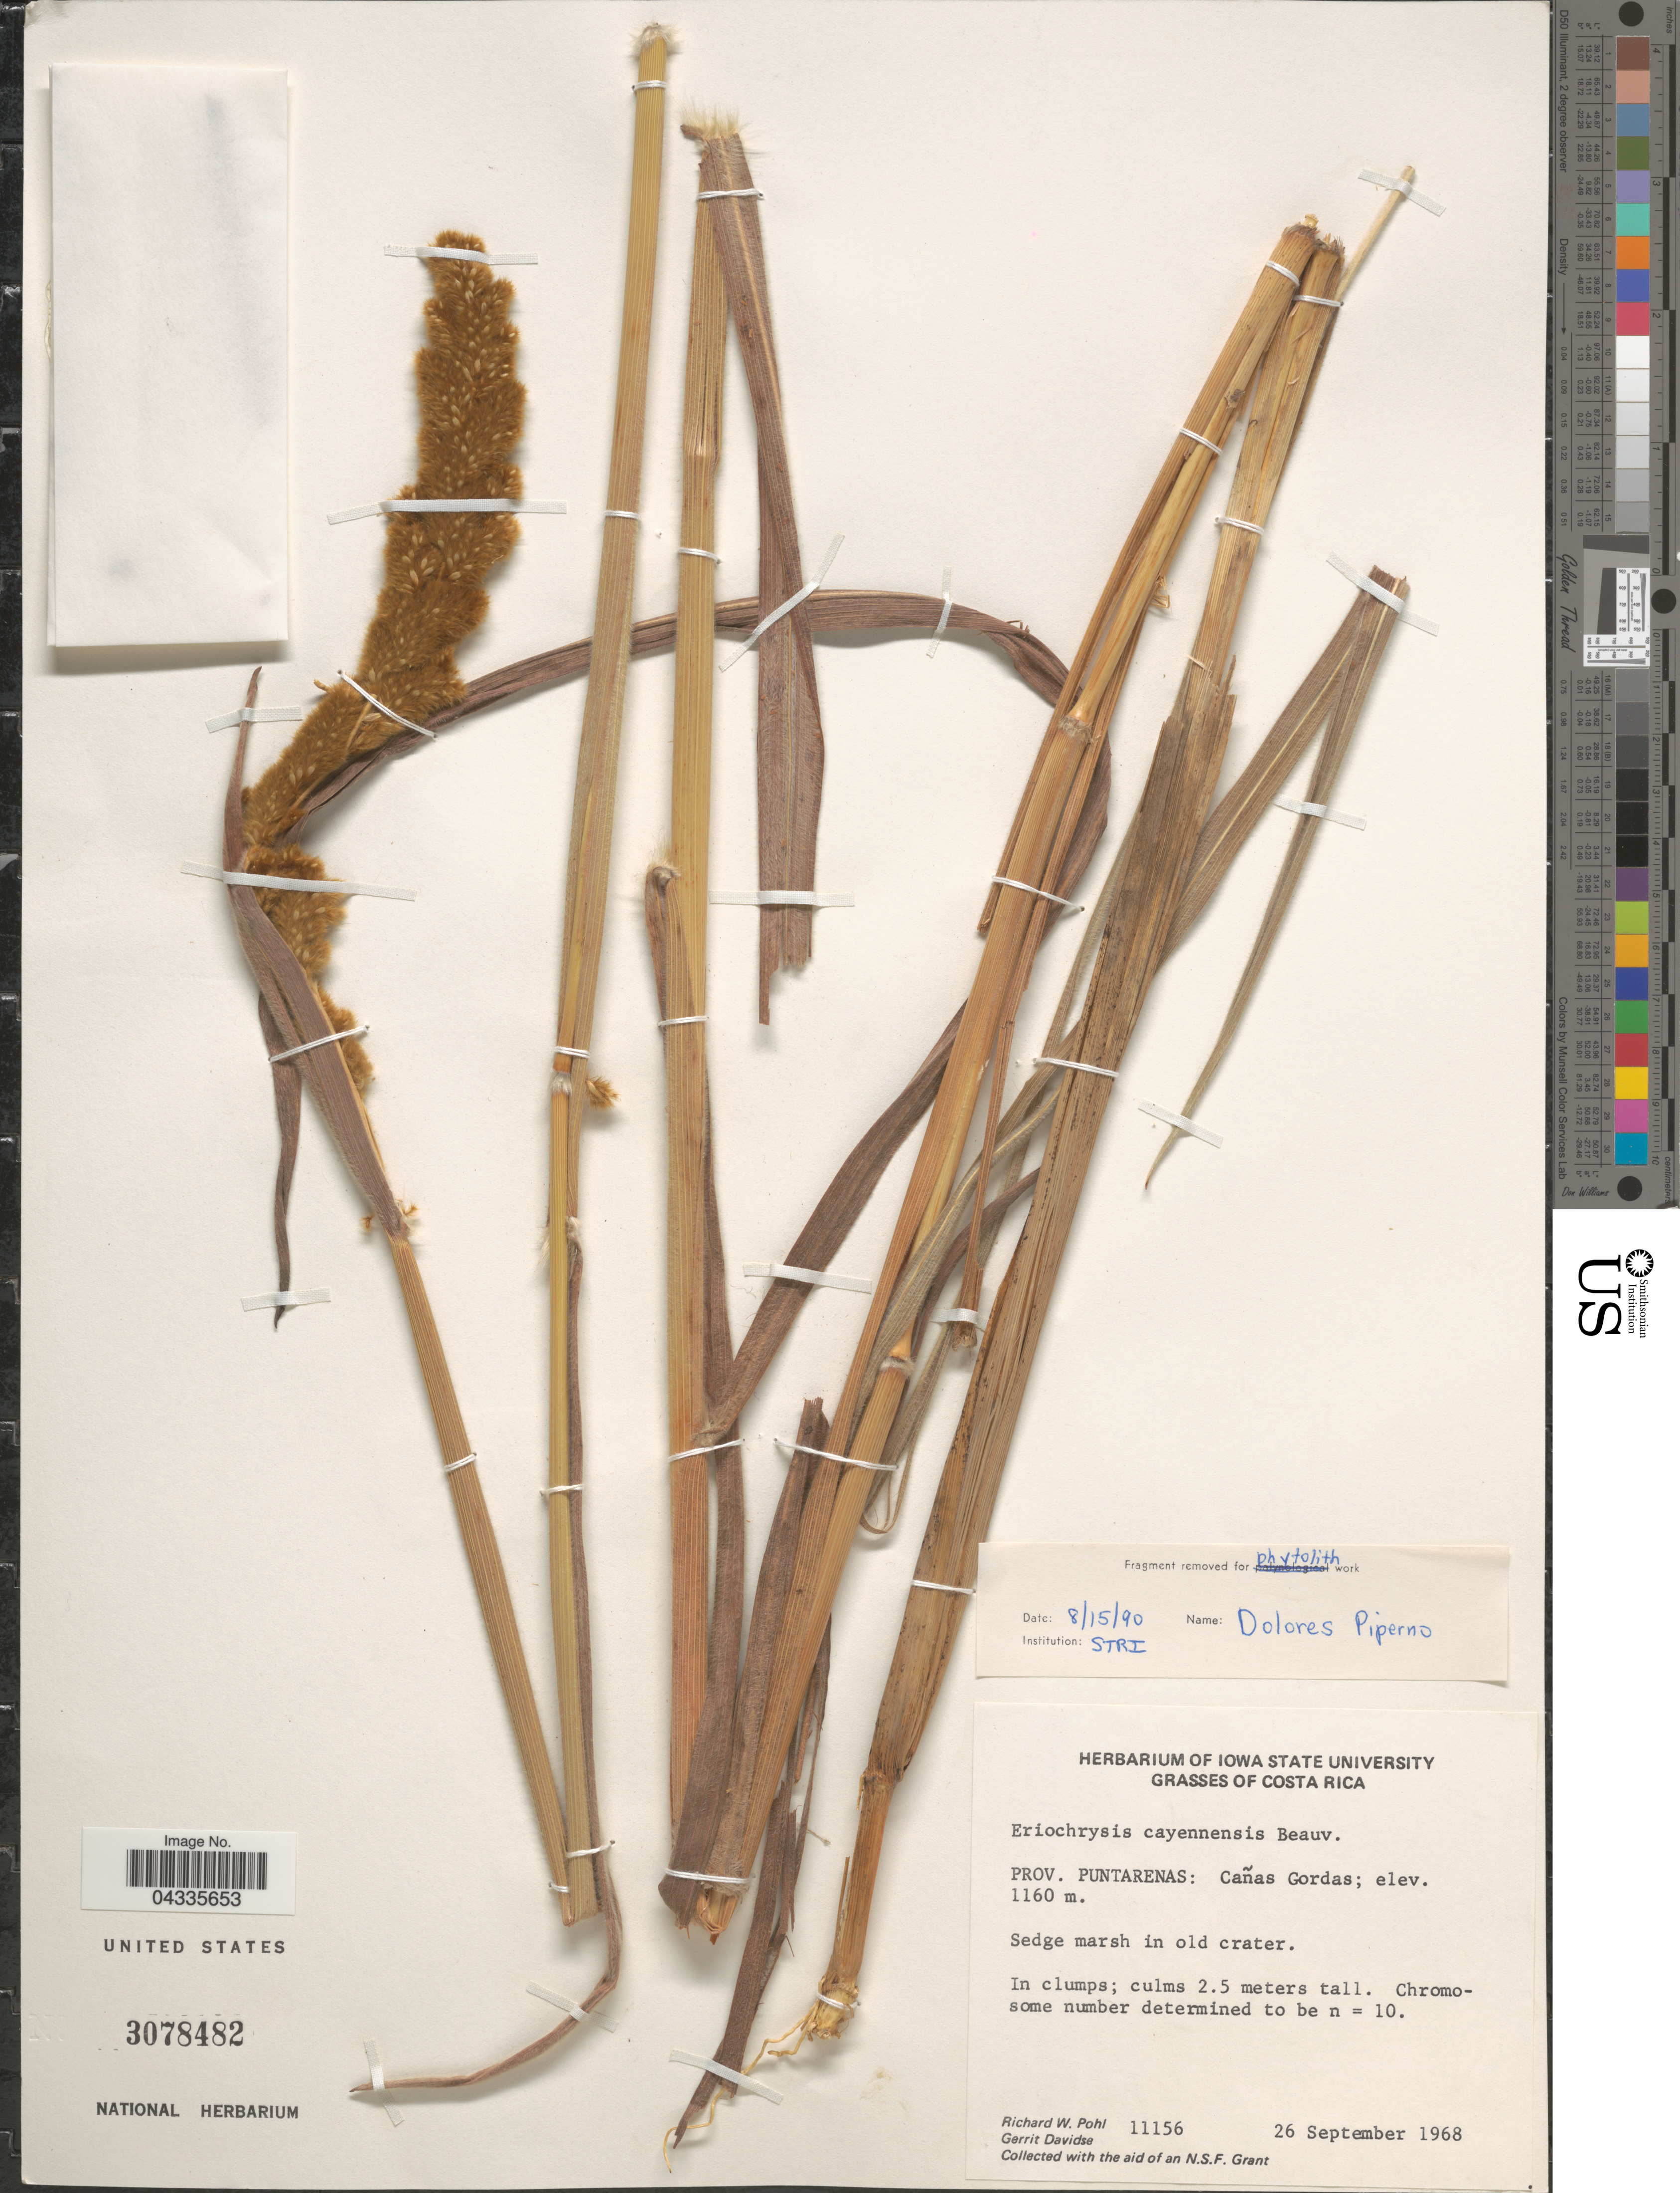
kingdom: Plantae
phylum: Tracheophyta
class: Liliopsida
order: Poales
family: Poaceae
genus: Eriochrysis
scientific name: Eriochrysis cayennensis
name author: P. Beauv.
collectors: R. W. Pohl & G. Davidse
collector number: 11156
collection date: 1968-09-26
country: Costa Rica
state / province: Puntarenas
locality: Cañas Gordas.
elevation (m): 1160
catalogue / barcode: US 3078482